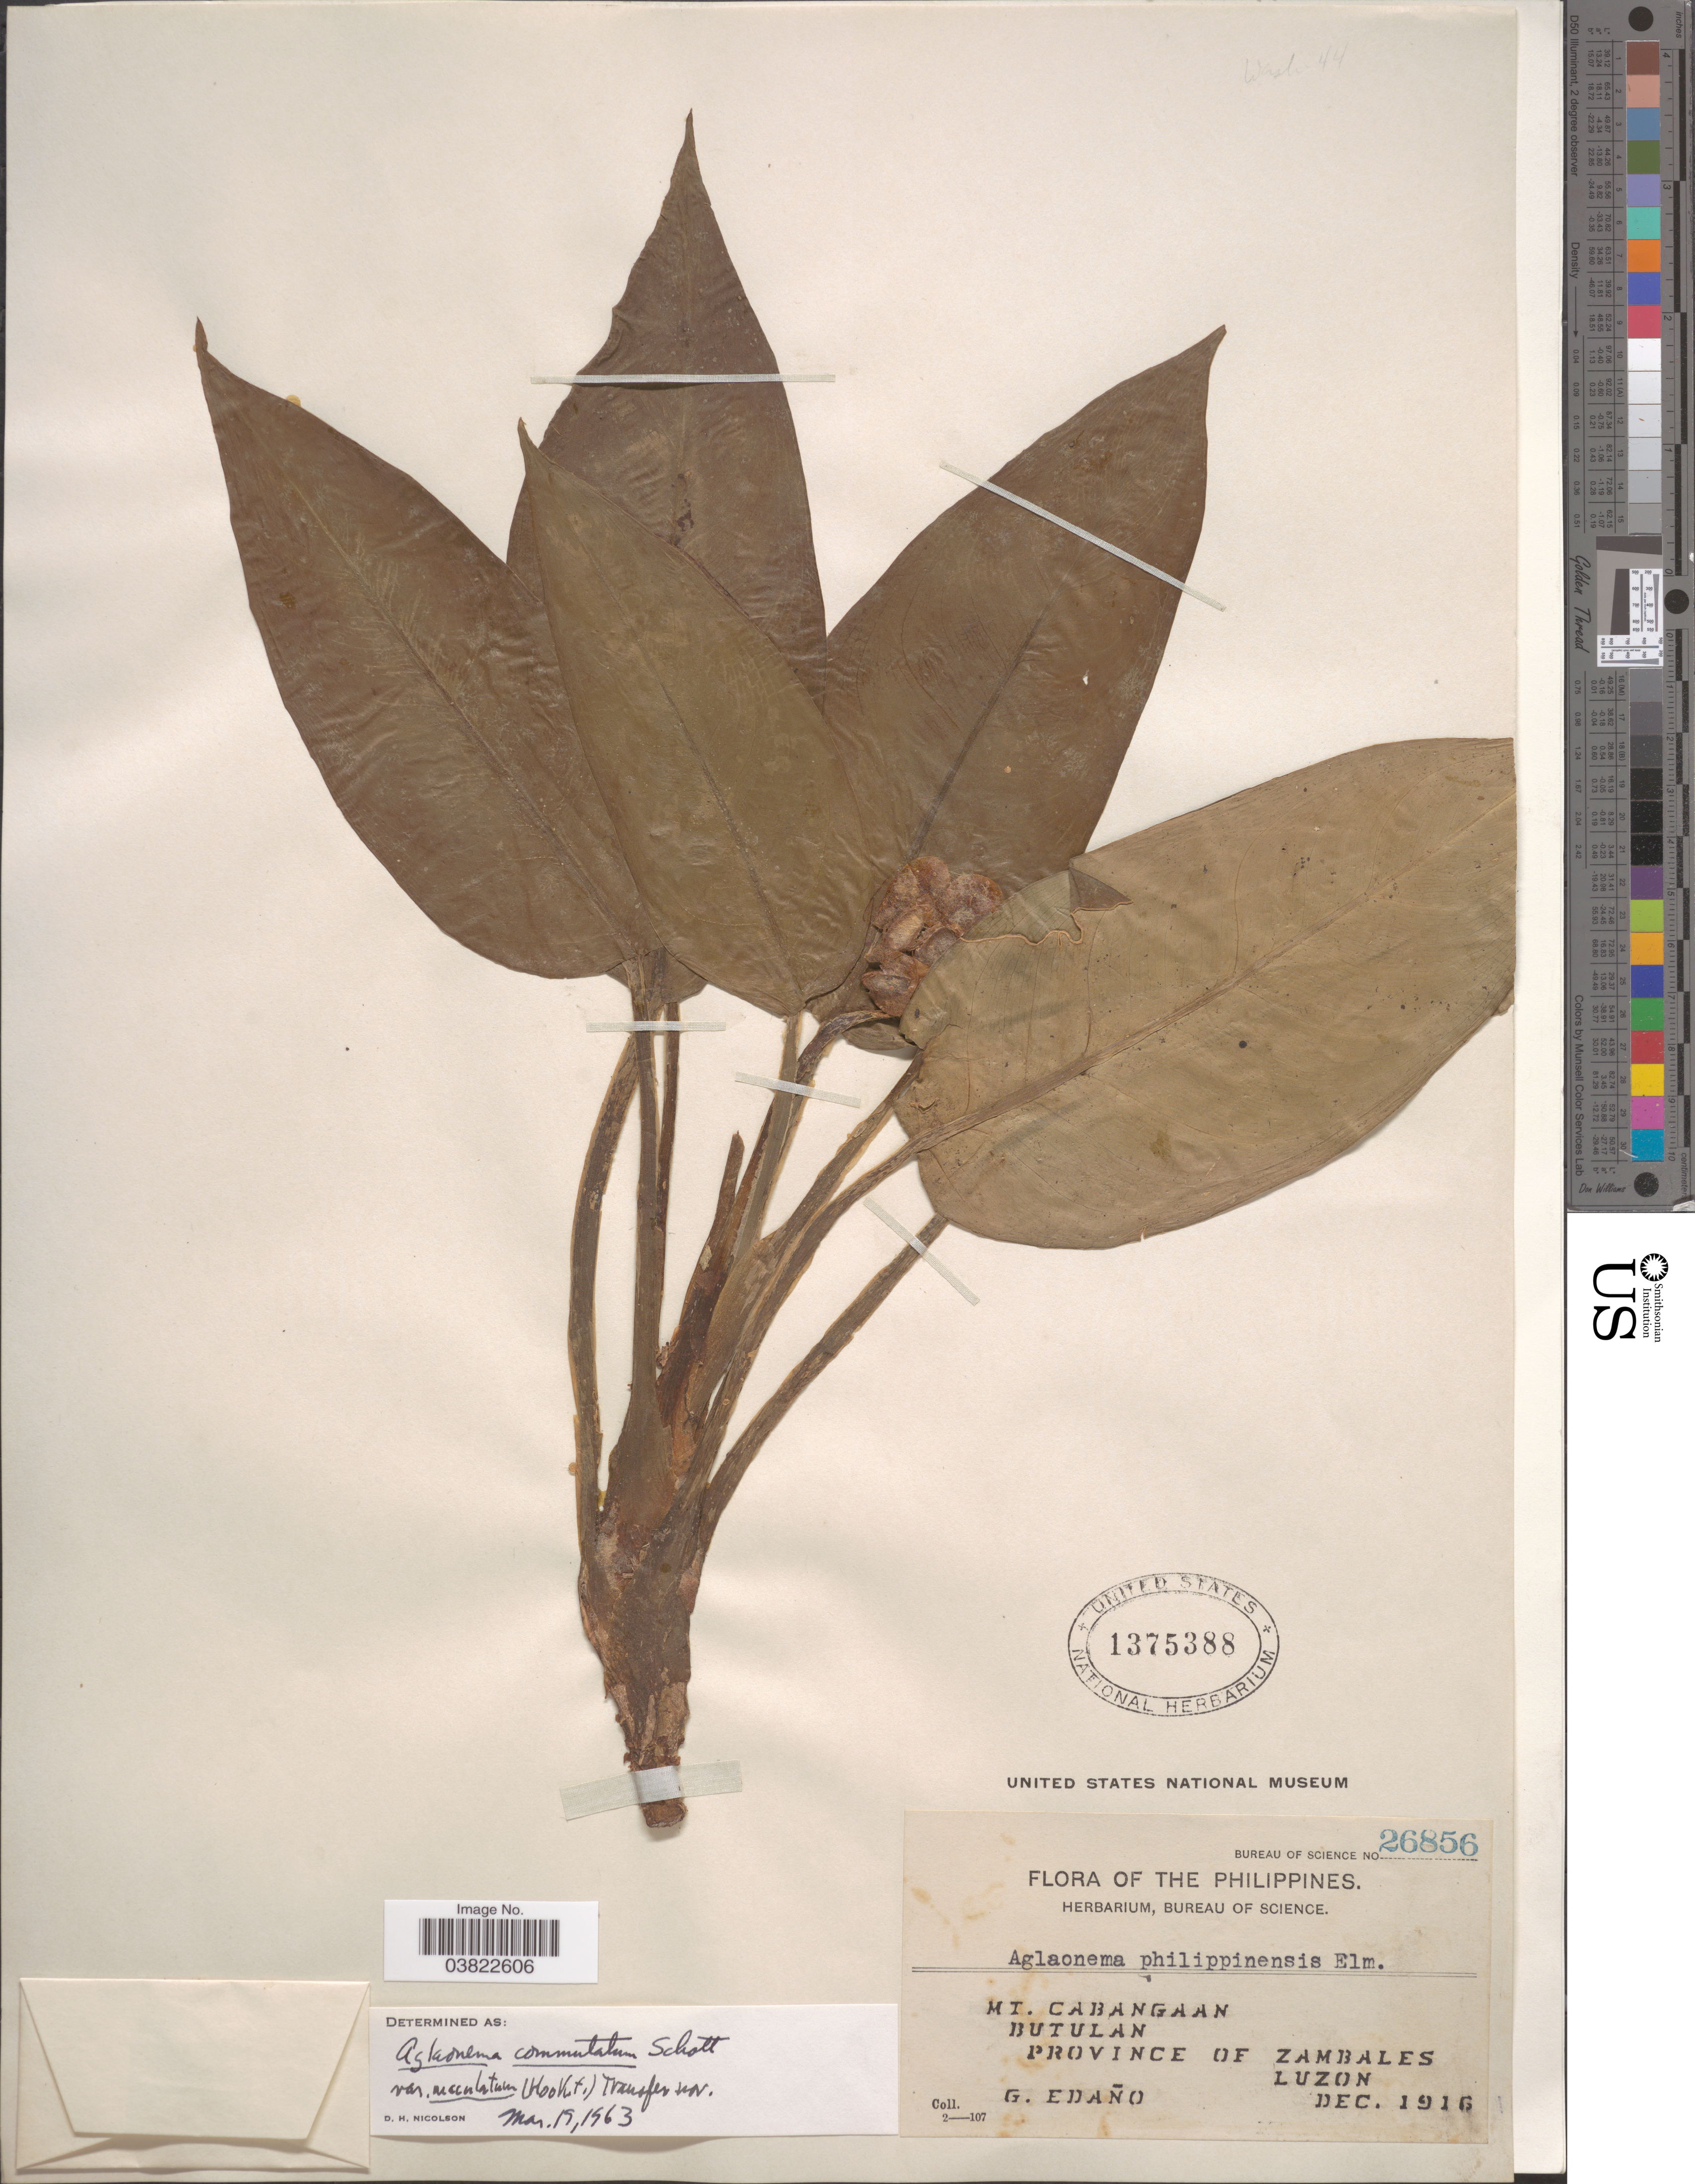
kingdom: Plantae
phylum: Tracheophyta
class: Liliopsida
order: Alismatales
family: Araceae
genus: Aglaonema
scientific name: Aglaonema commutatum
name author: Schott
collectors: G. Edaño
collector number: Bureau of Science 26856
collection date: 1916-12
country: Philippines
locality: Mt. Cabangaan. Butulan. Province of Zambales. Luzon.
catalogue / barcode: US 1375388